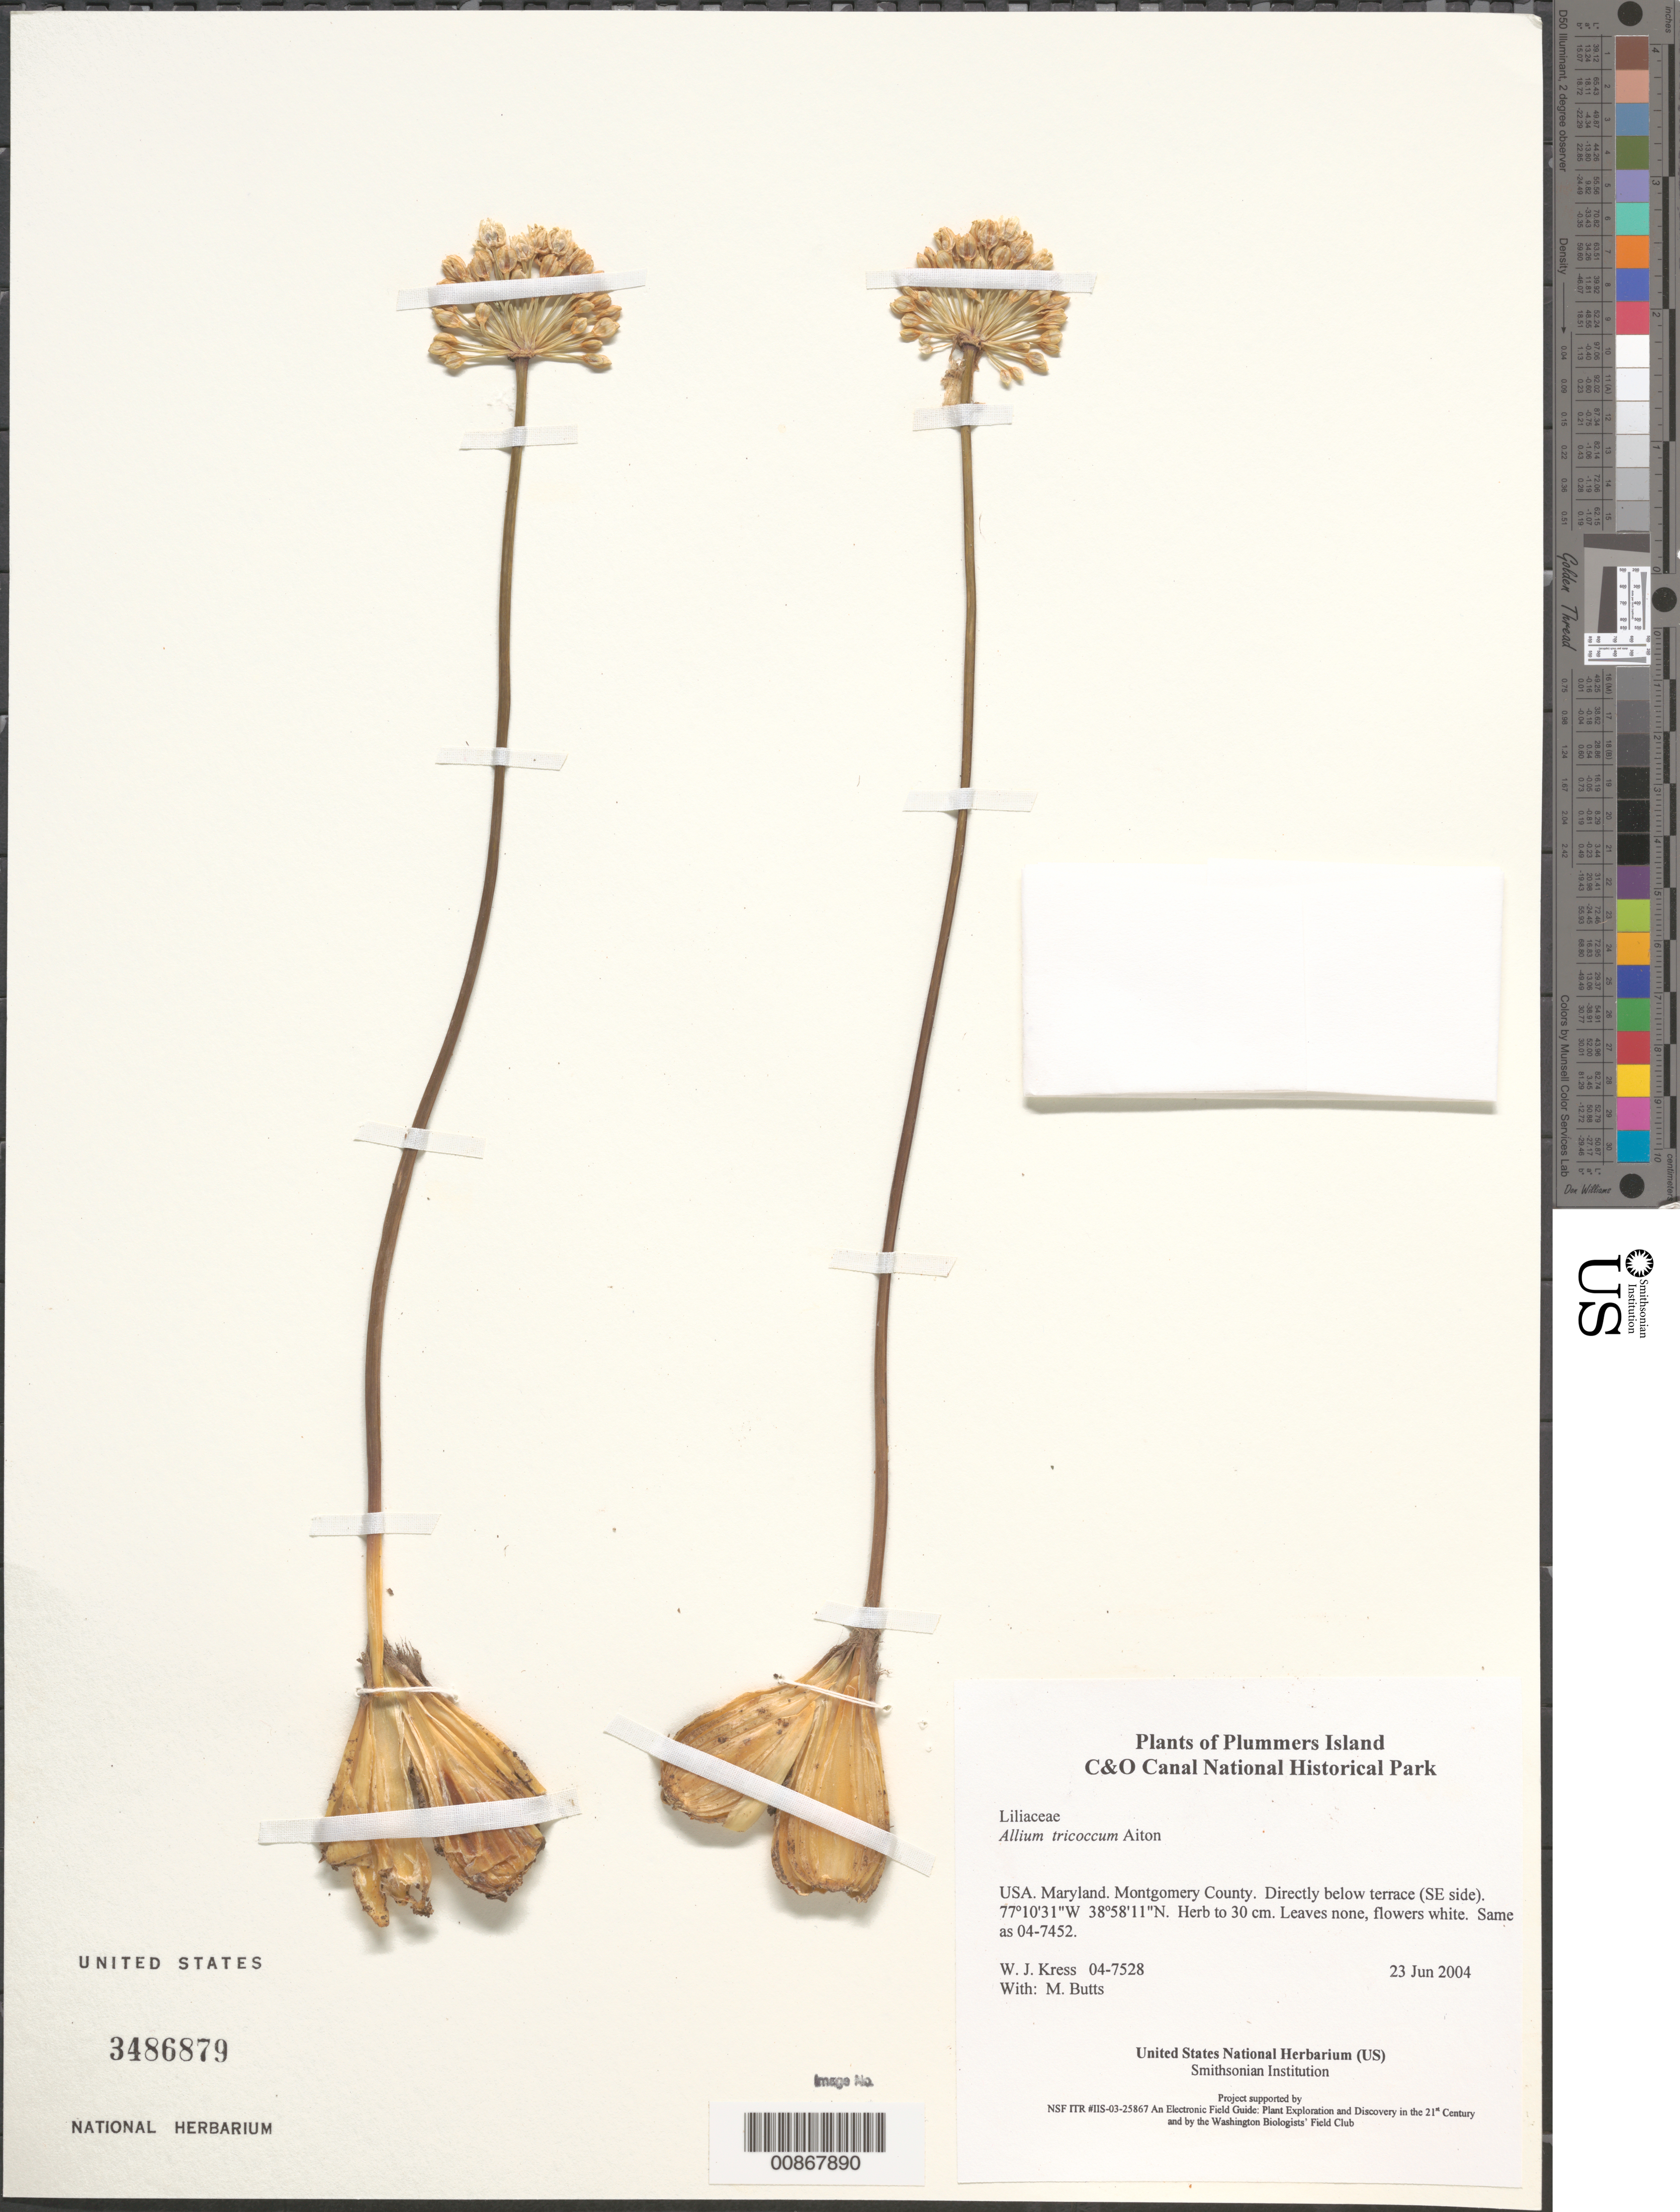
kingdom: Plantae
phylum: Tracheophyta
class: Liliopsida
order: Asparagales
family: Amaryllidaceae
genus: Allium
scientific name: Allium tricoccum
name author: Aiton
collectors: W. J. Kress & M. B. Butts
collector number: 04-7528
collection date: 2004-06-23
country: United States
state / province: Maryland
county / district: Montgomery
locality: Chesapeake and Ohio Canal National Historical Park, Plummers Island, directly below terrace (SE side)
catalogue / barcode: US 3486879